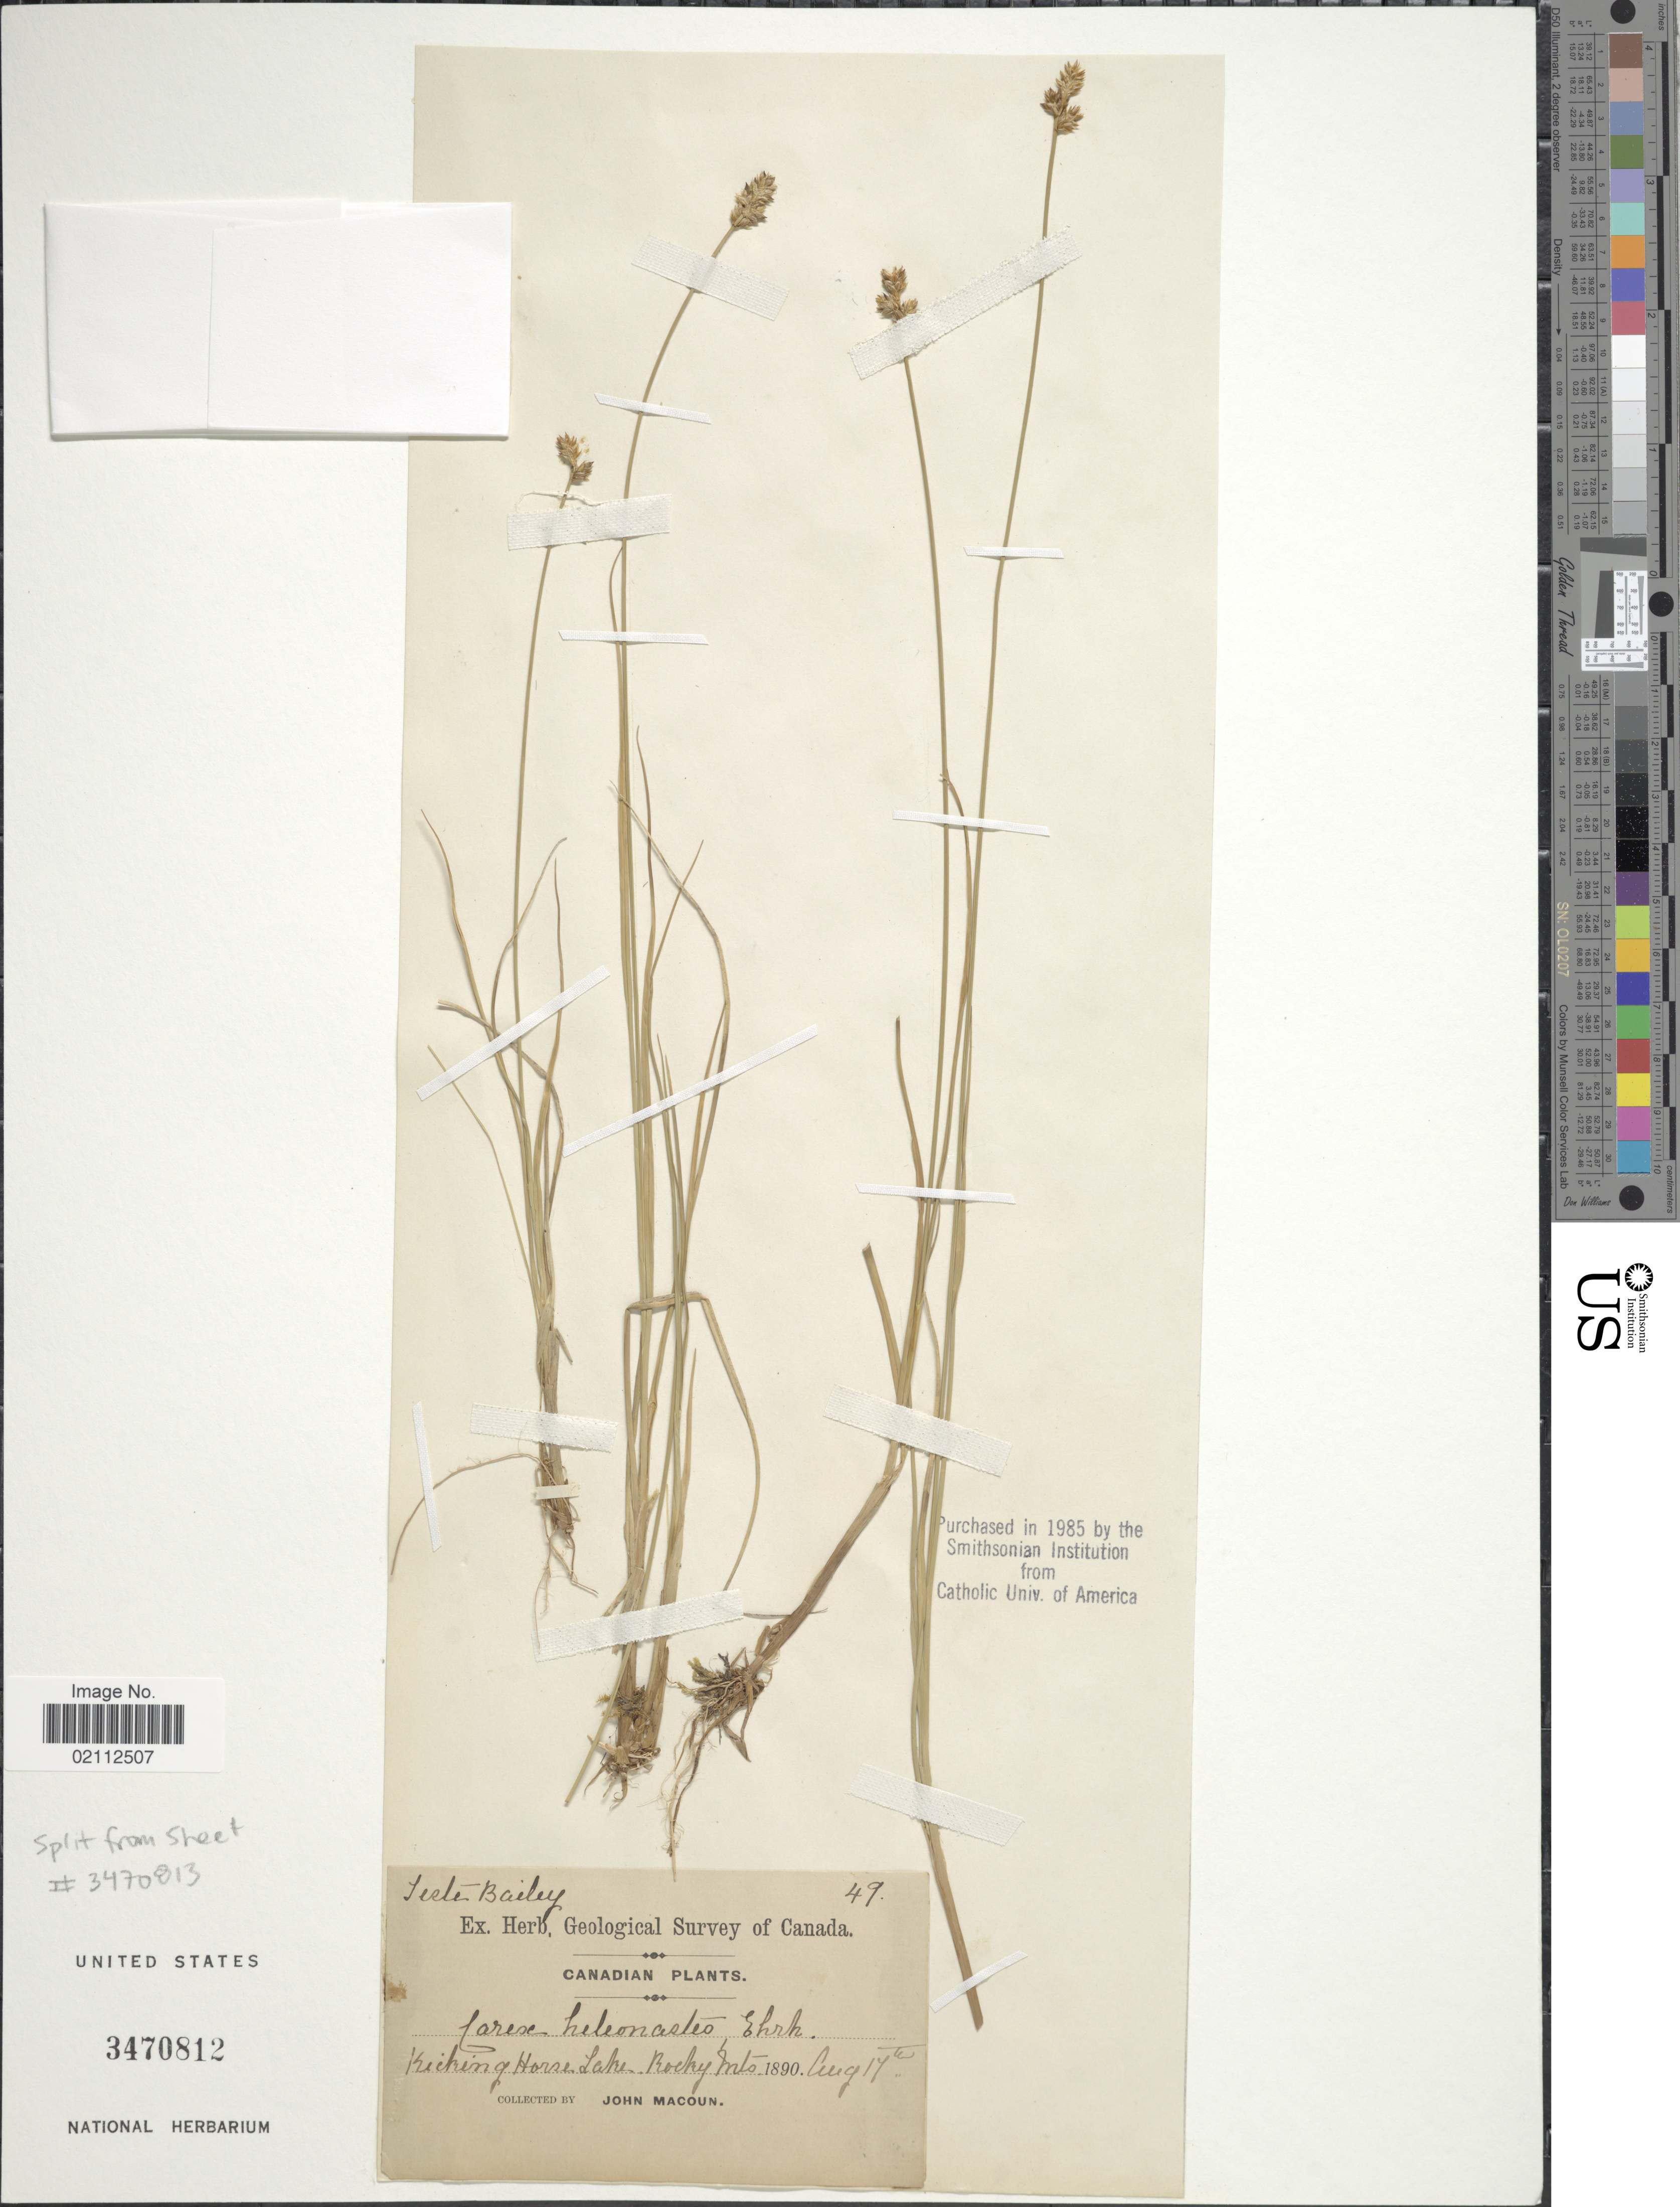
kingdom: Plantae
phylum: Tracheophyta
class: Liliopsida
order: Poales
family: Cyperaceae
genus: Carex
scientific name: Carex heleonastes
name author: Ehrh. ex L. f.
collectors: J. Macoun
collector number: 49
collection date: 1890-08-17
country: Canada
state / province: British Columbia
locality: Kicking Horse Lake, Rocky Mts.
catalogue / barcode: US 3470812